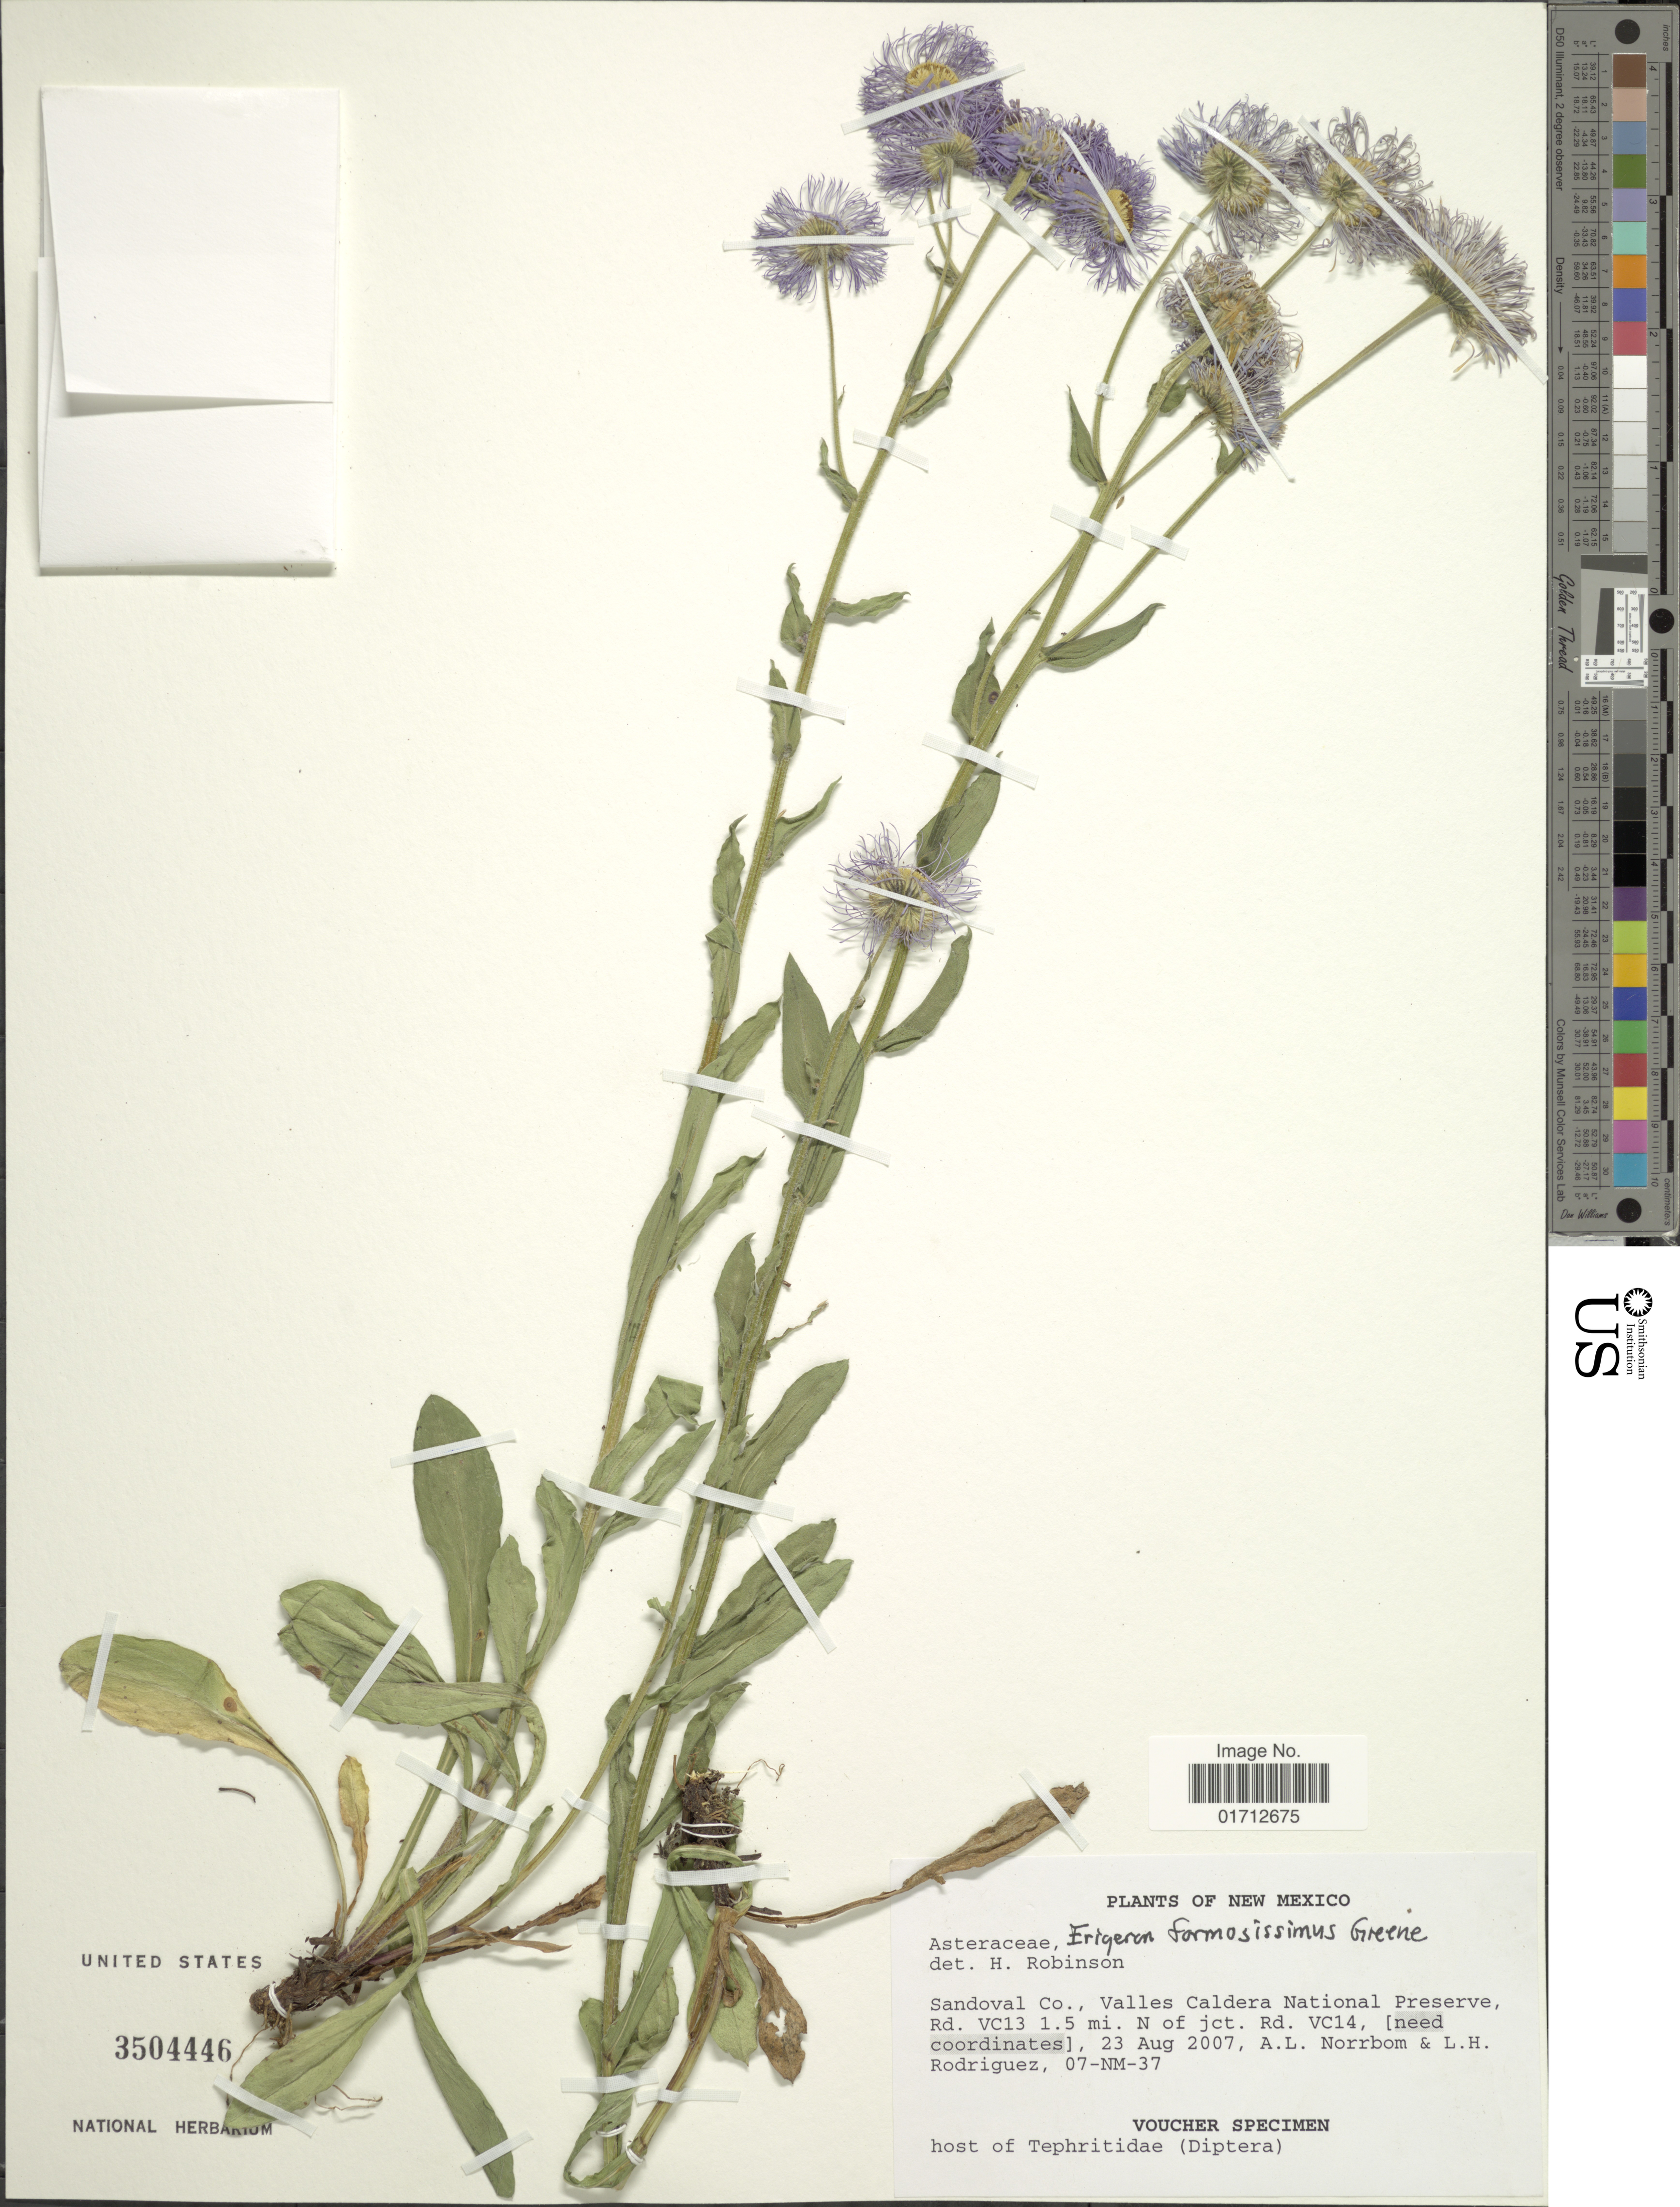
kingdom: Plantae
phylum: Tracheophyta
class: Magnoliopsida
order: Asterales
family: Asteraceae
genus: Erigeron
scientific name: Erigeron formosissimus var. viscidus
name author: (Rydb.) Cronq.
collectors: A. L. Norrbom & L. Rodriguez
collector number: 07-NM-37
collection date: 2007-08-23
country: United States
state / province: New Mexico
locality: Sandoval Co., Valles Caldera National Reserve, Rd. VC13 1.5 mi. N of jct. Rd. VC14.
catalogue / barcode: US 3504446